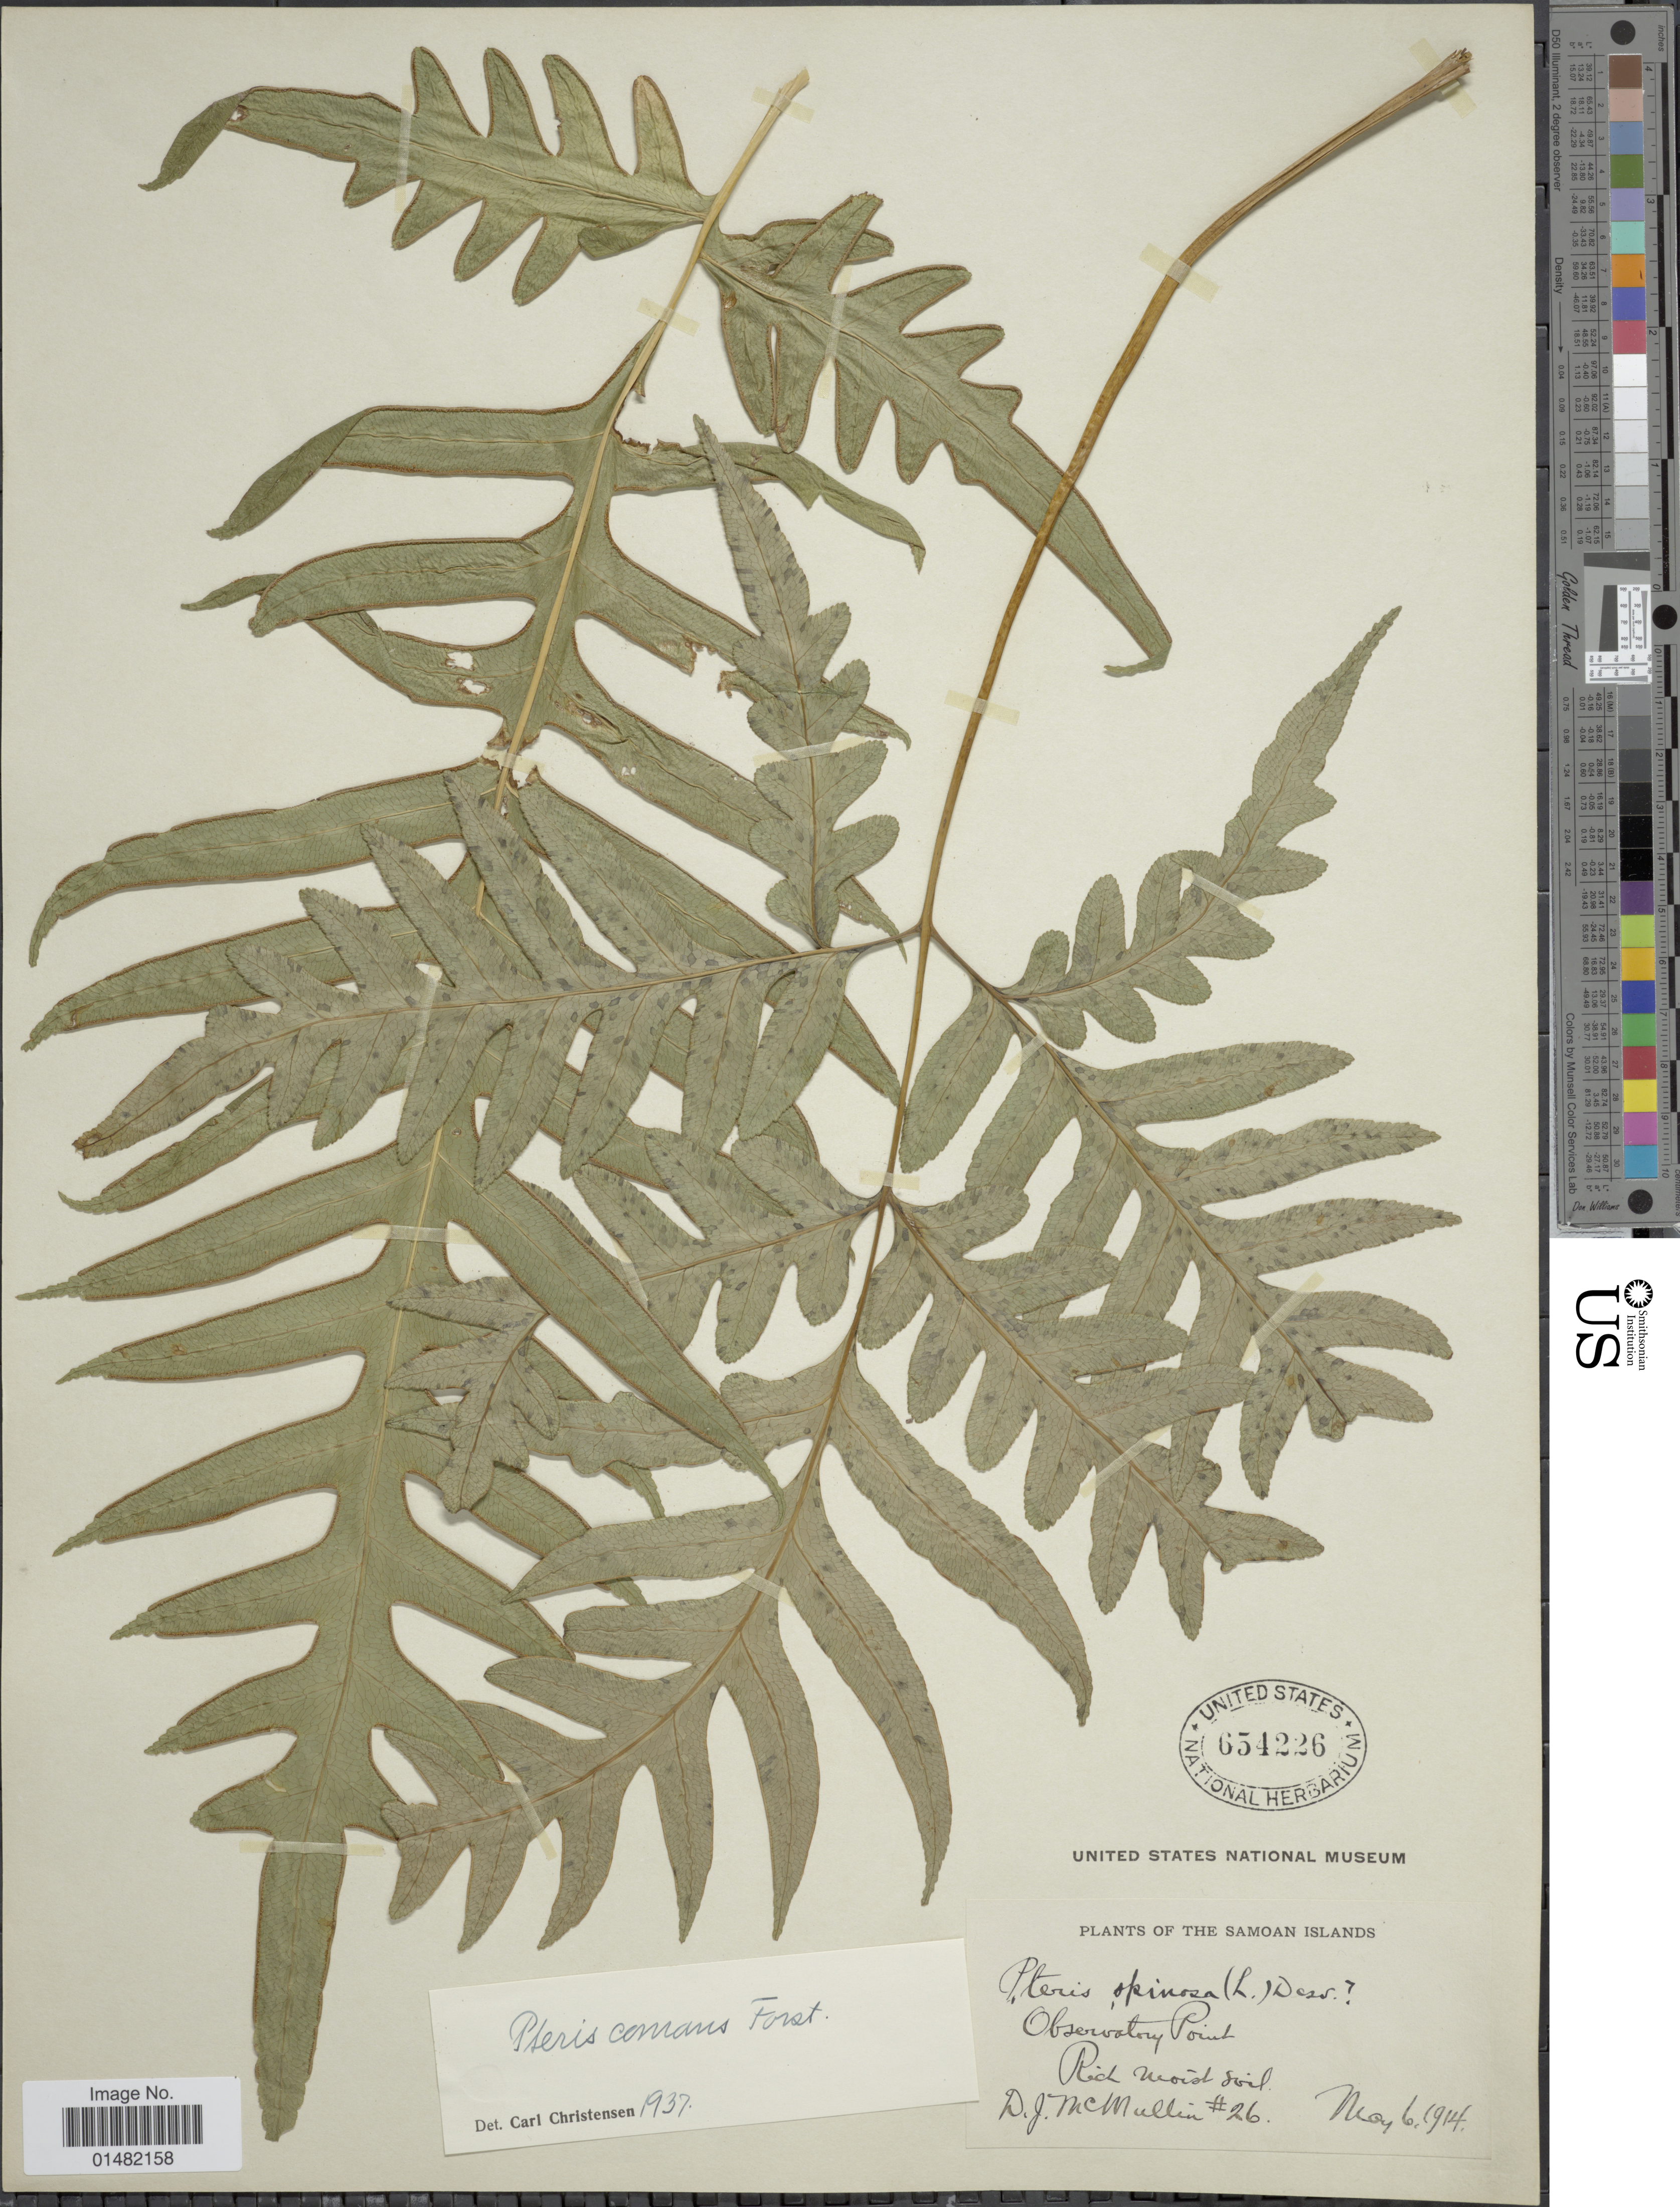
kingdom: Plantae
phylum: Tracheophyta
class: Polypodiopsida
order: Polypodiales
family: Pteridaceae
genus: Pteris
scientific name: Pteris comans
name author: G. Forst.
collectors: D. McMullin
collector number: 26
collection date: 1914-05-06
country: American Samoa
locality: Samoan Islands, Observatory Point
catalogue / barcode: US 654226